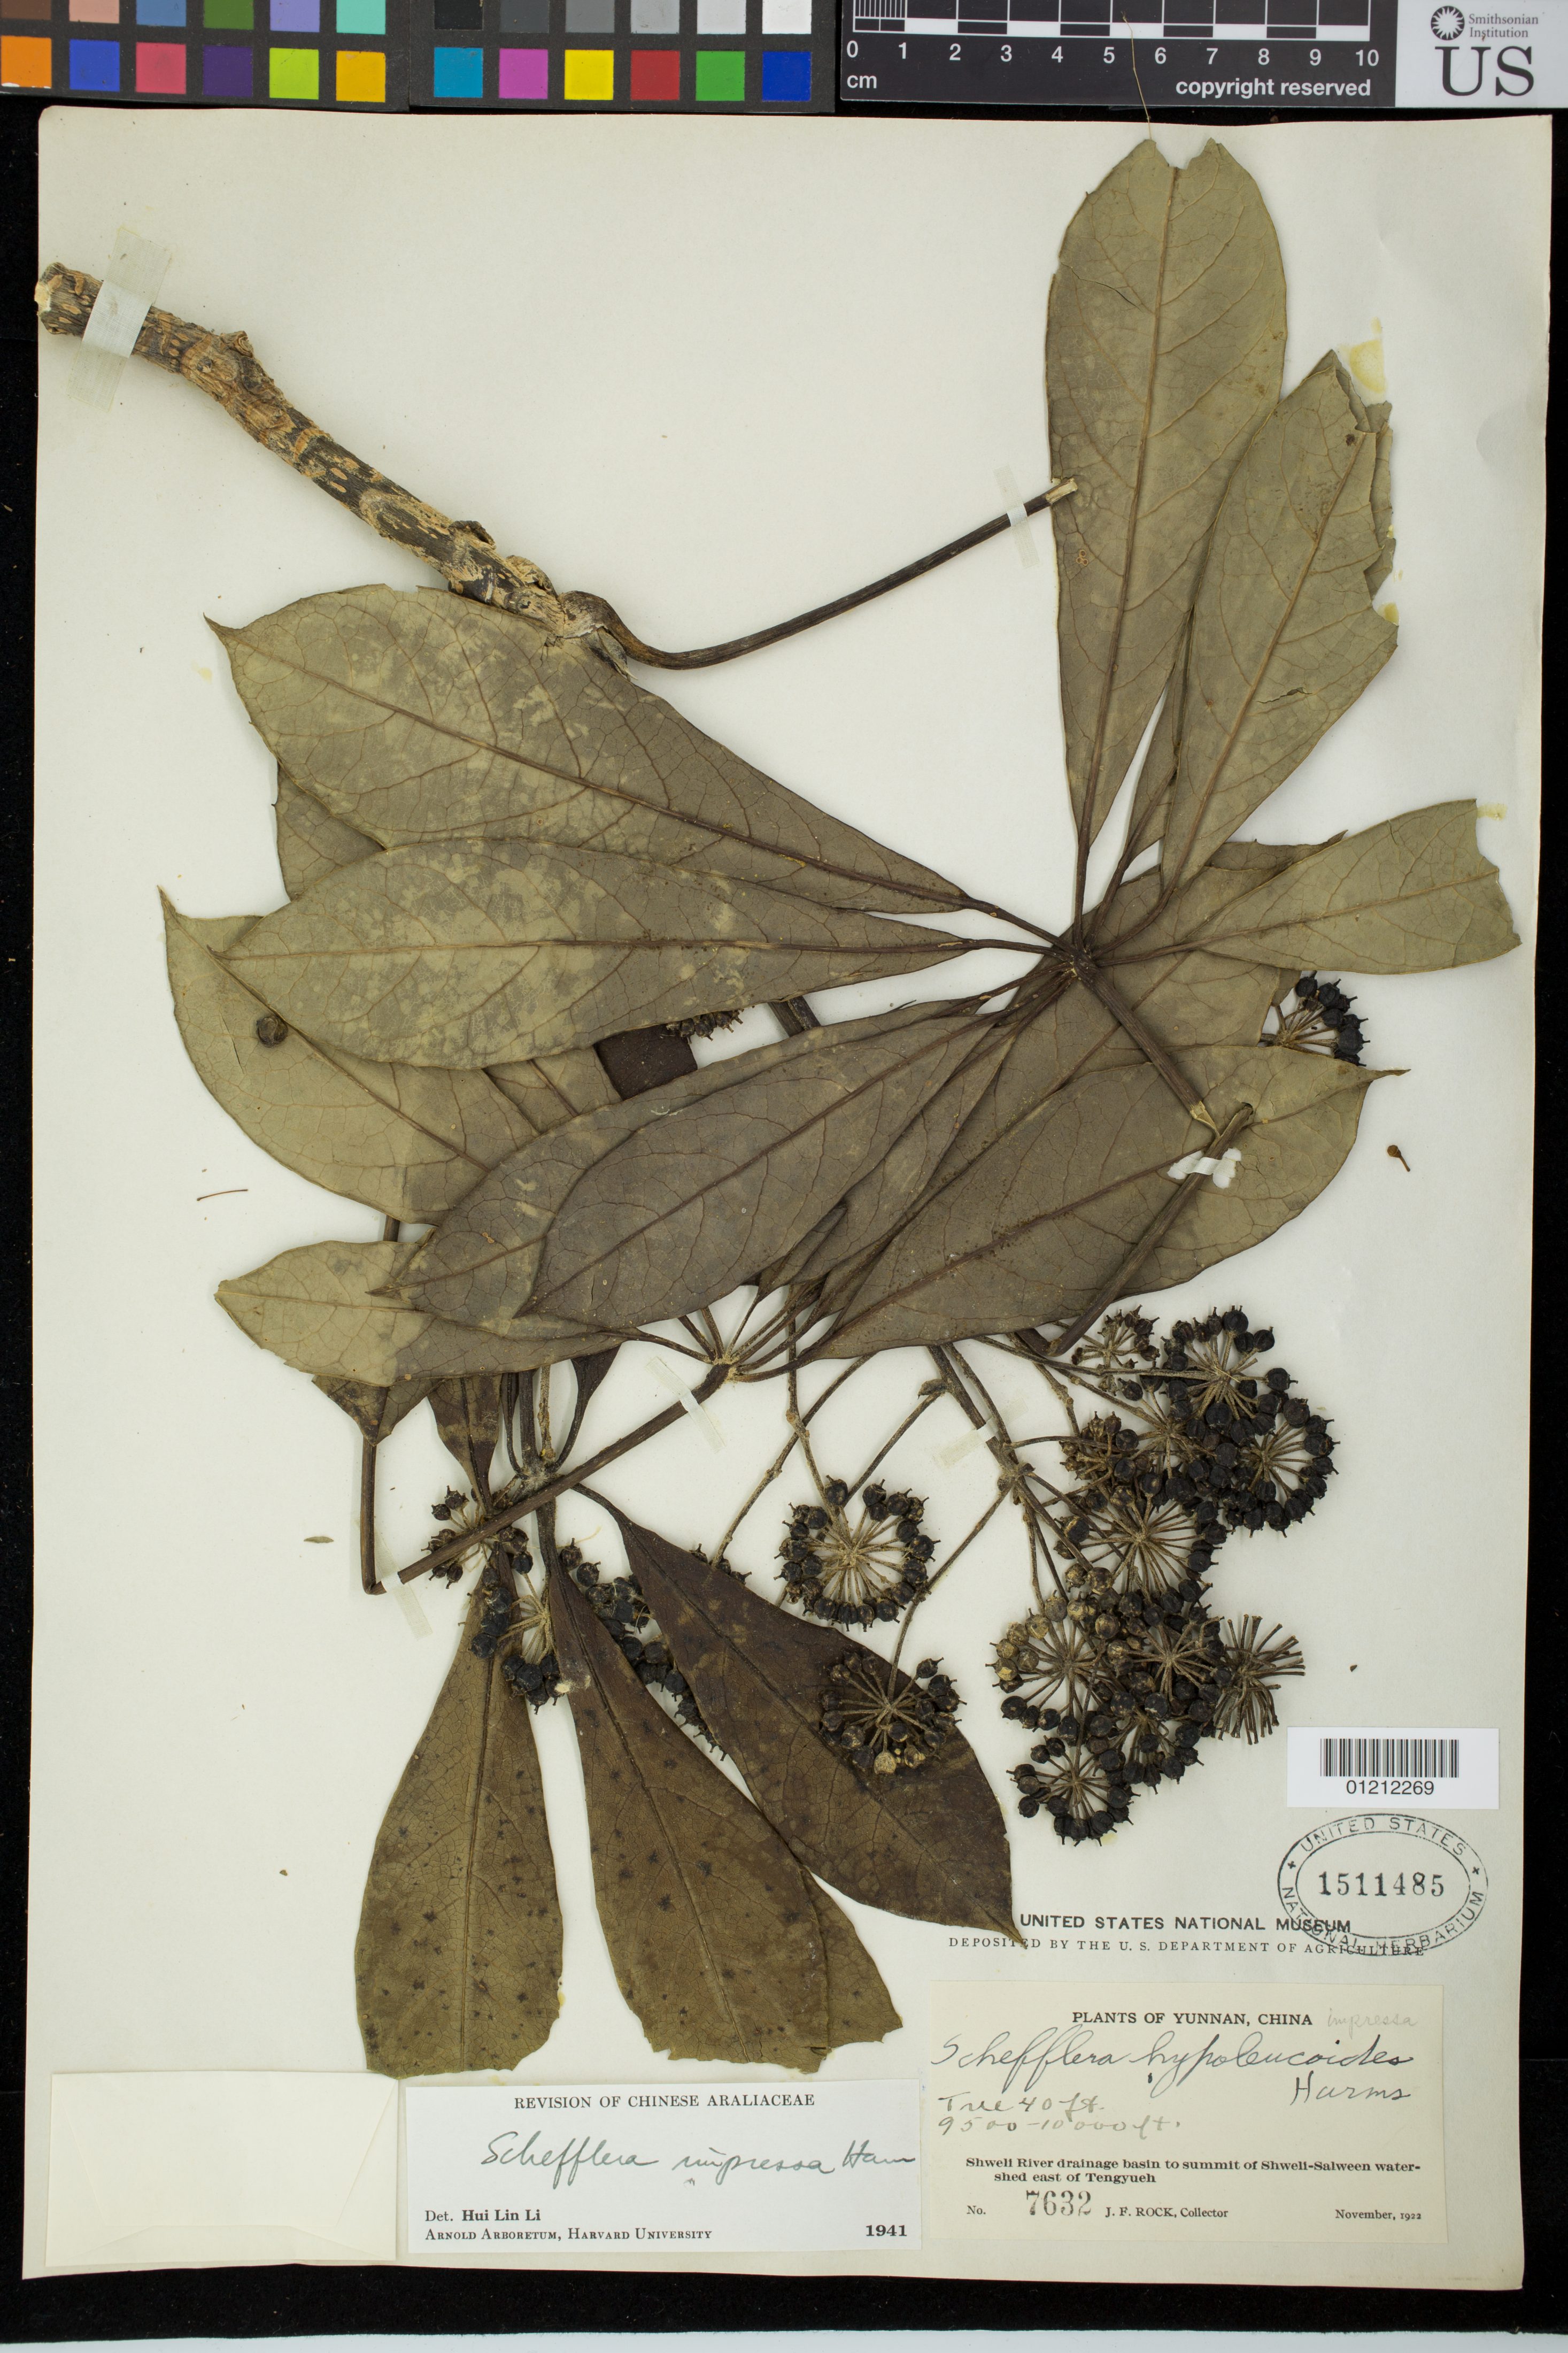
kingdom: Plantae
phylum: Tracheophyta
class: Magnoliopsida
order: Apiales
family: Araliaceae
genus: Schefflera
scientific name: Schefflera impressa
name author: Harms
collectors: J. F. Rock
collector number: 7632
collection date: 1922-11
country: China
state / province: Yunnan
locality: Shwell River drainage basin to summit of Shwell-Salween watershed east of Tengyueh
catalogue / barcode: US 1511485